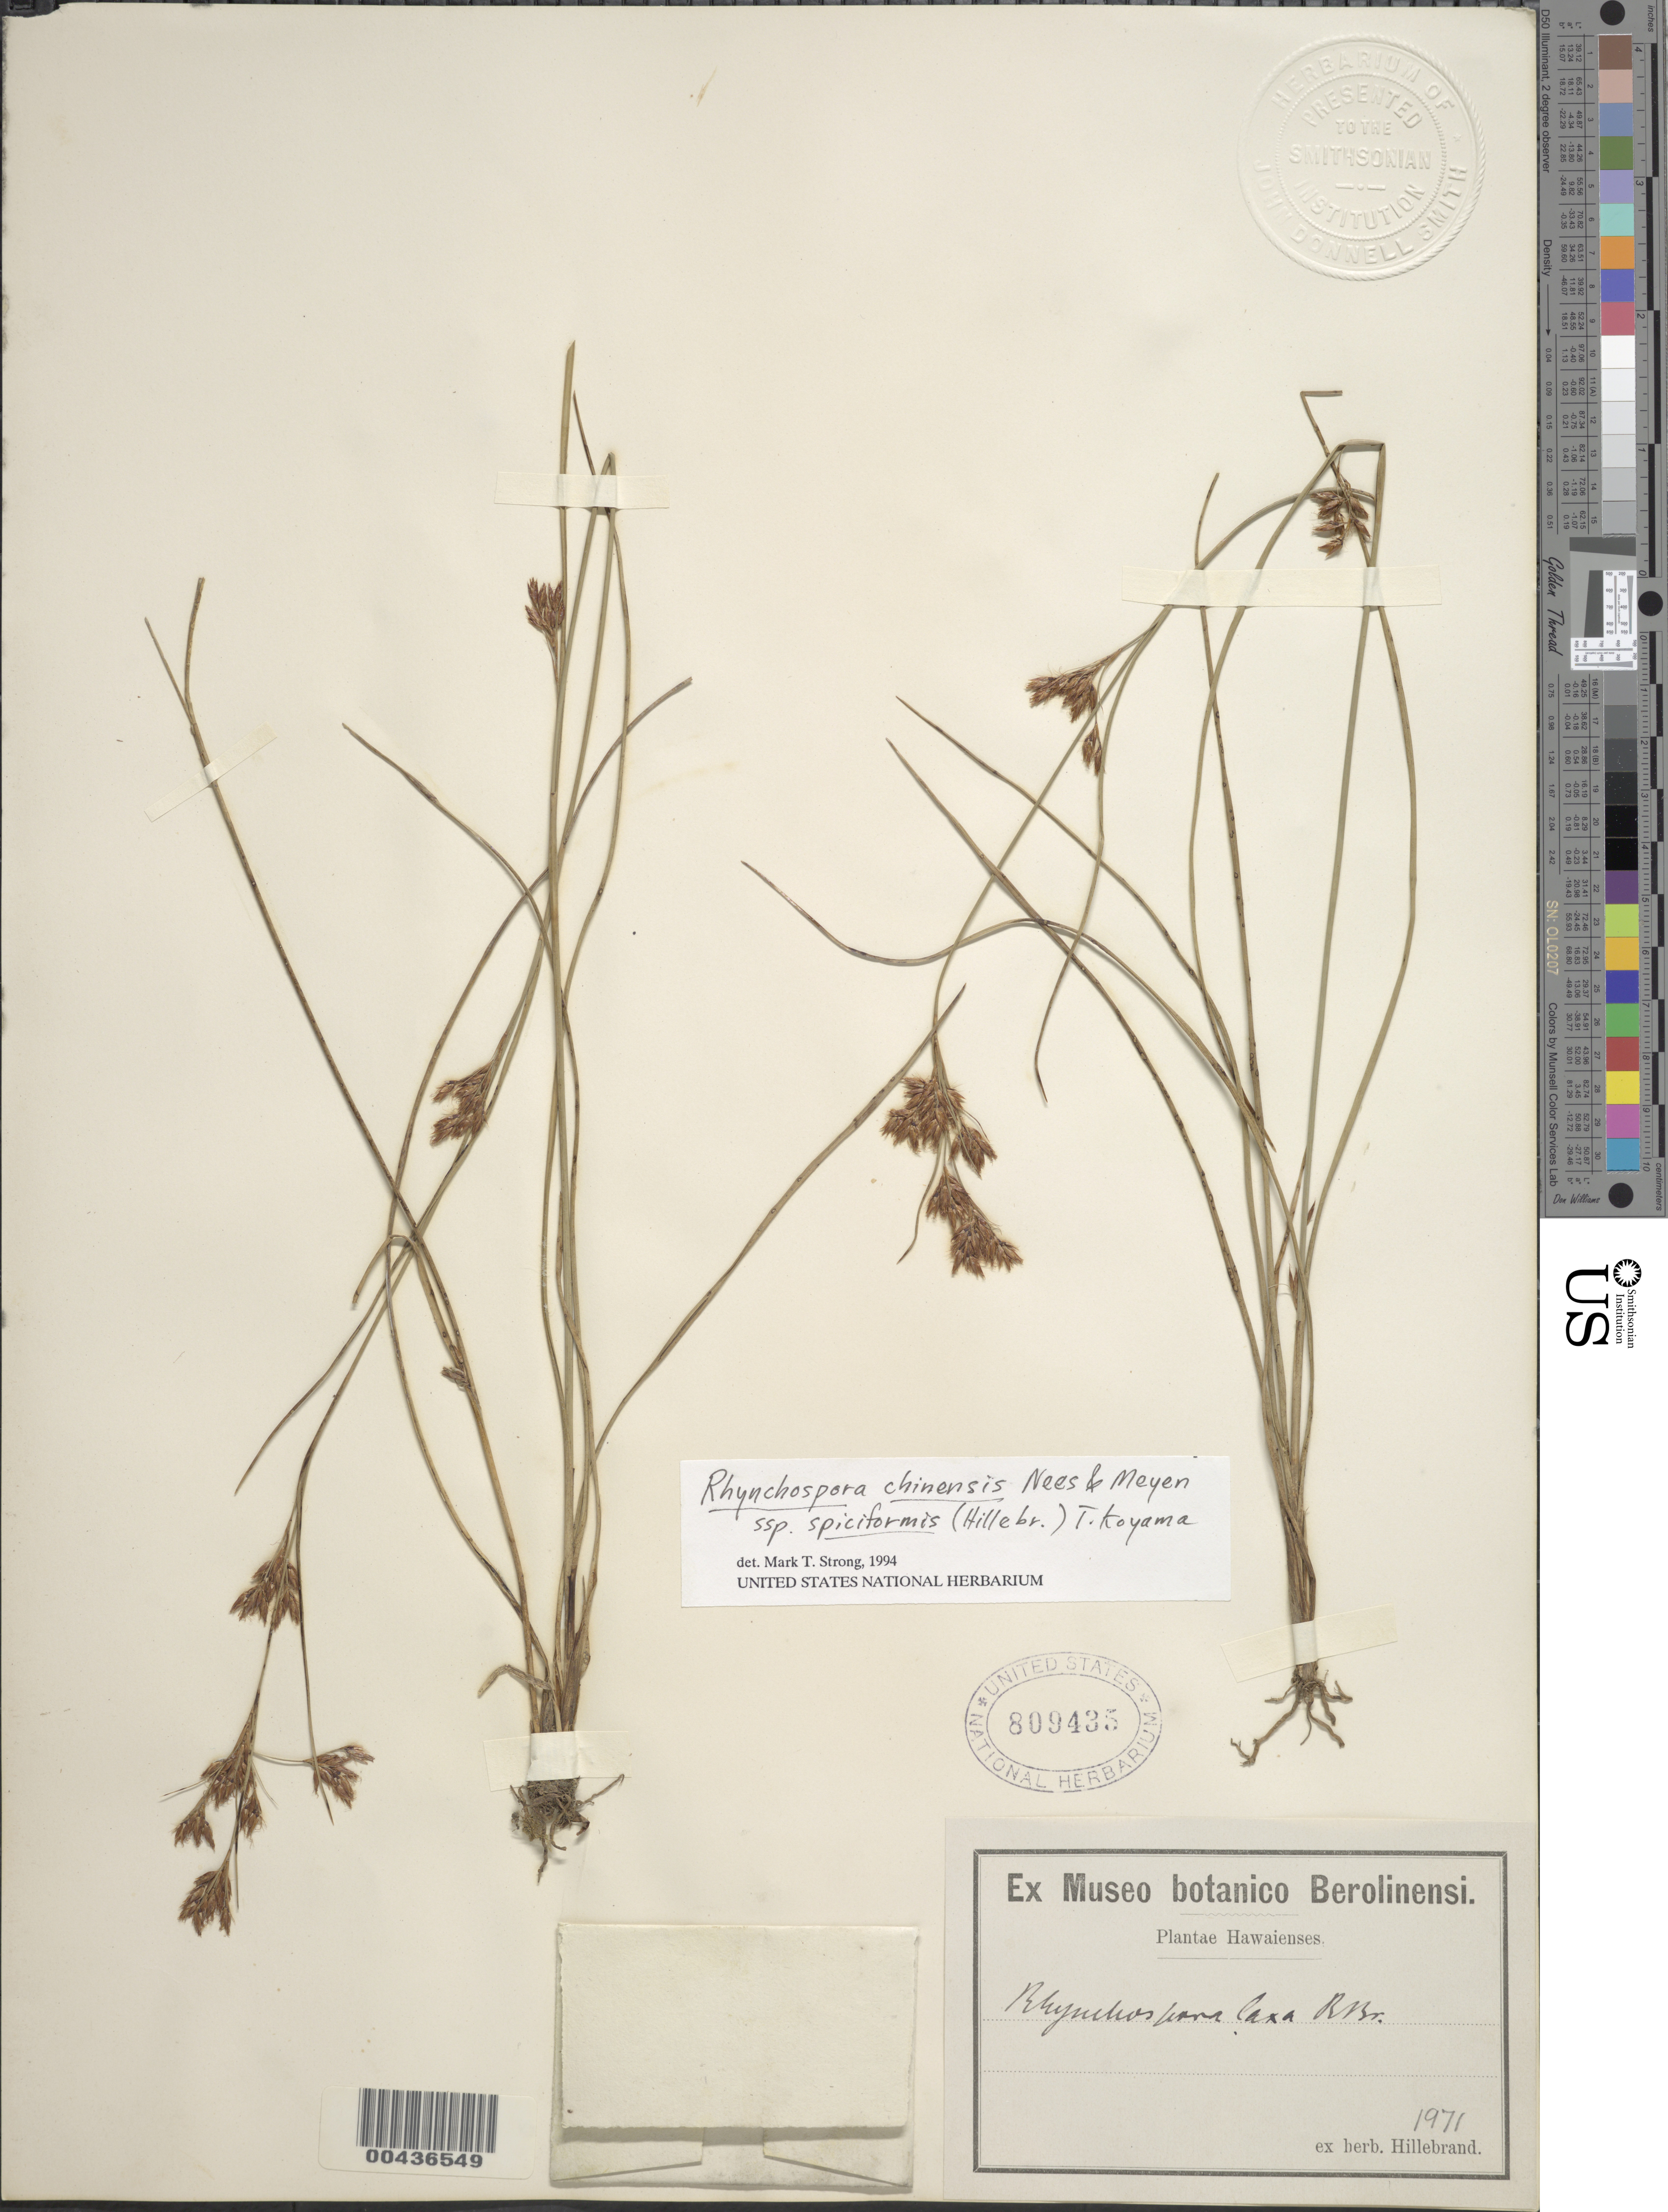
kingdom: Plantae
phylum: Tracheophyta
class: Liliopsida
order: Poales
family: Cyperaceae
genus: Rhynchospora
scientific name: Rhynchospora rugosa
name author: (Vahl) Gale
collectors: W. Hillebrand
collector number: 1971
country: United States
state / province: Hawaii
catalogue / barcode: US 809435